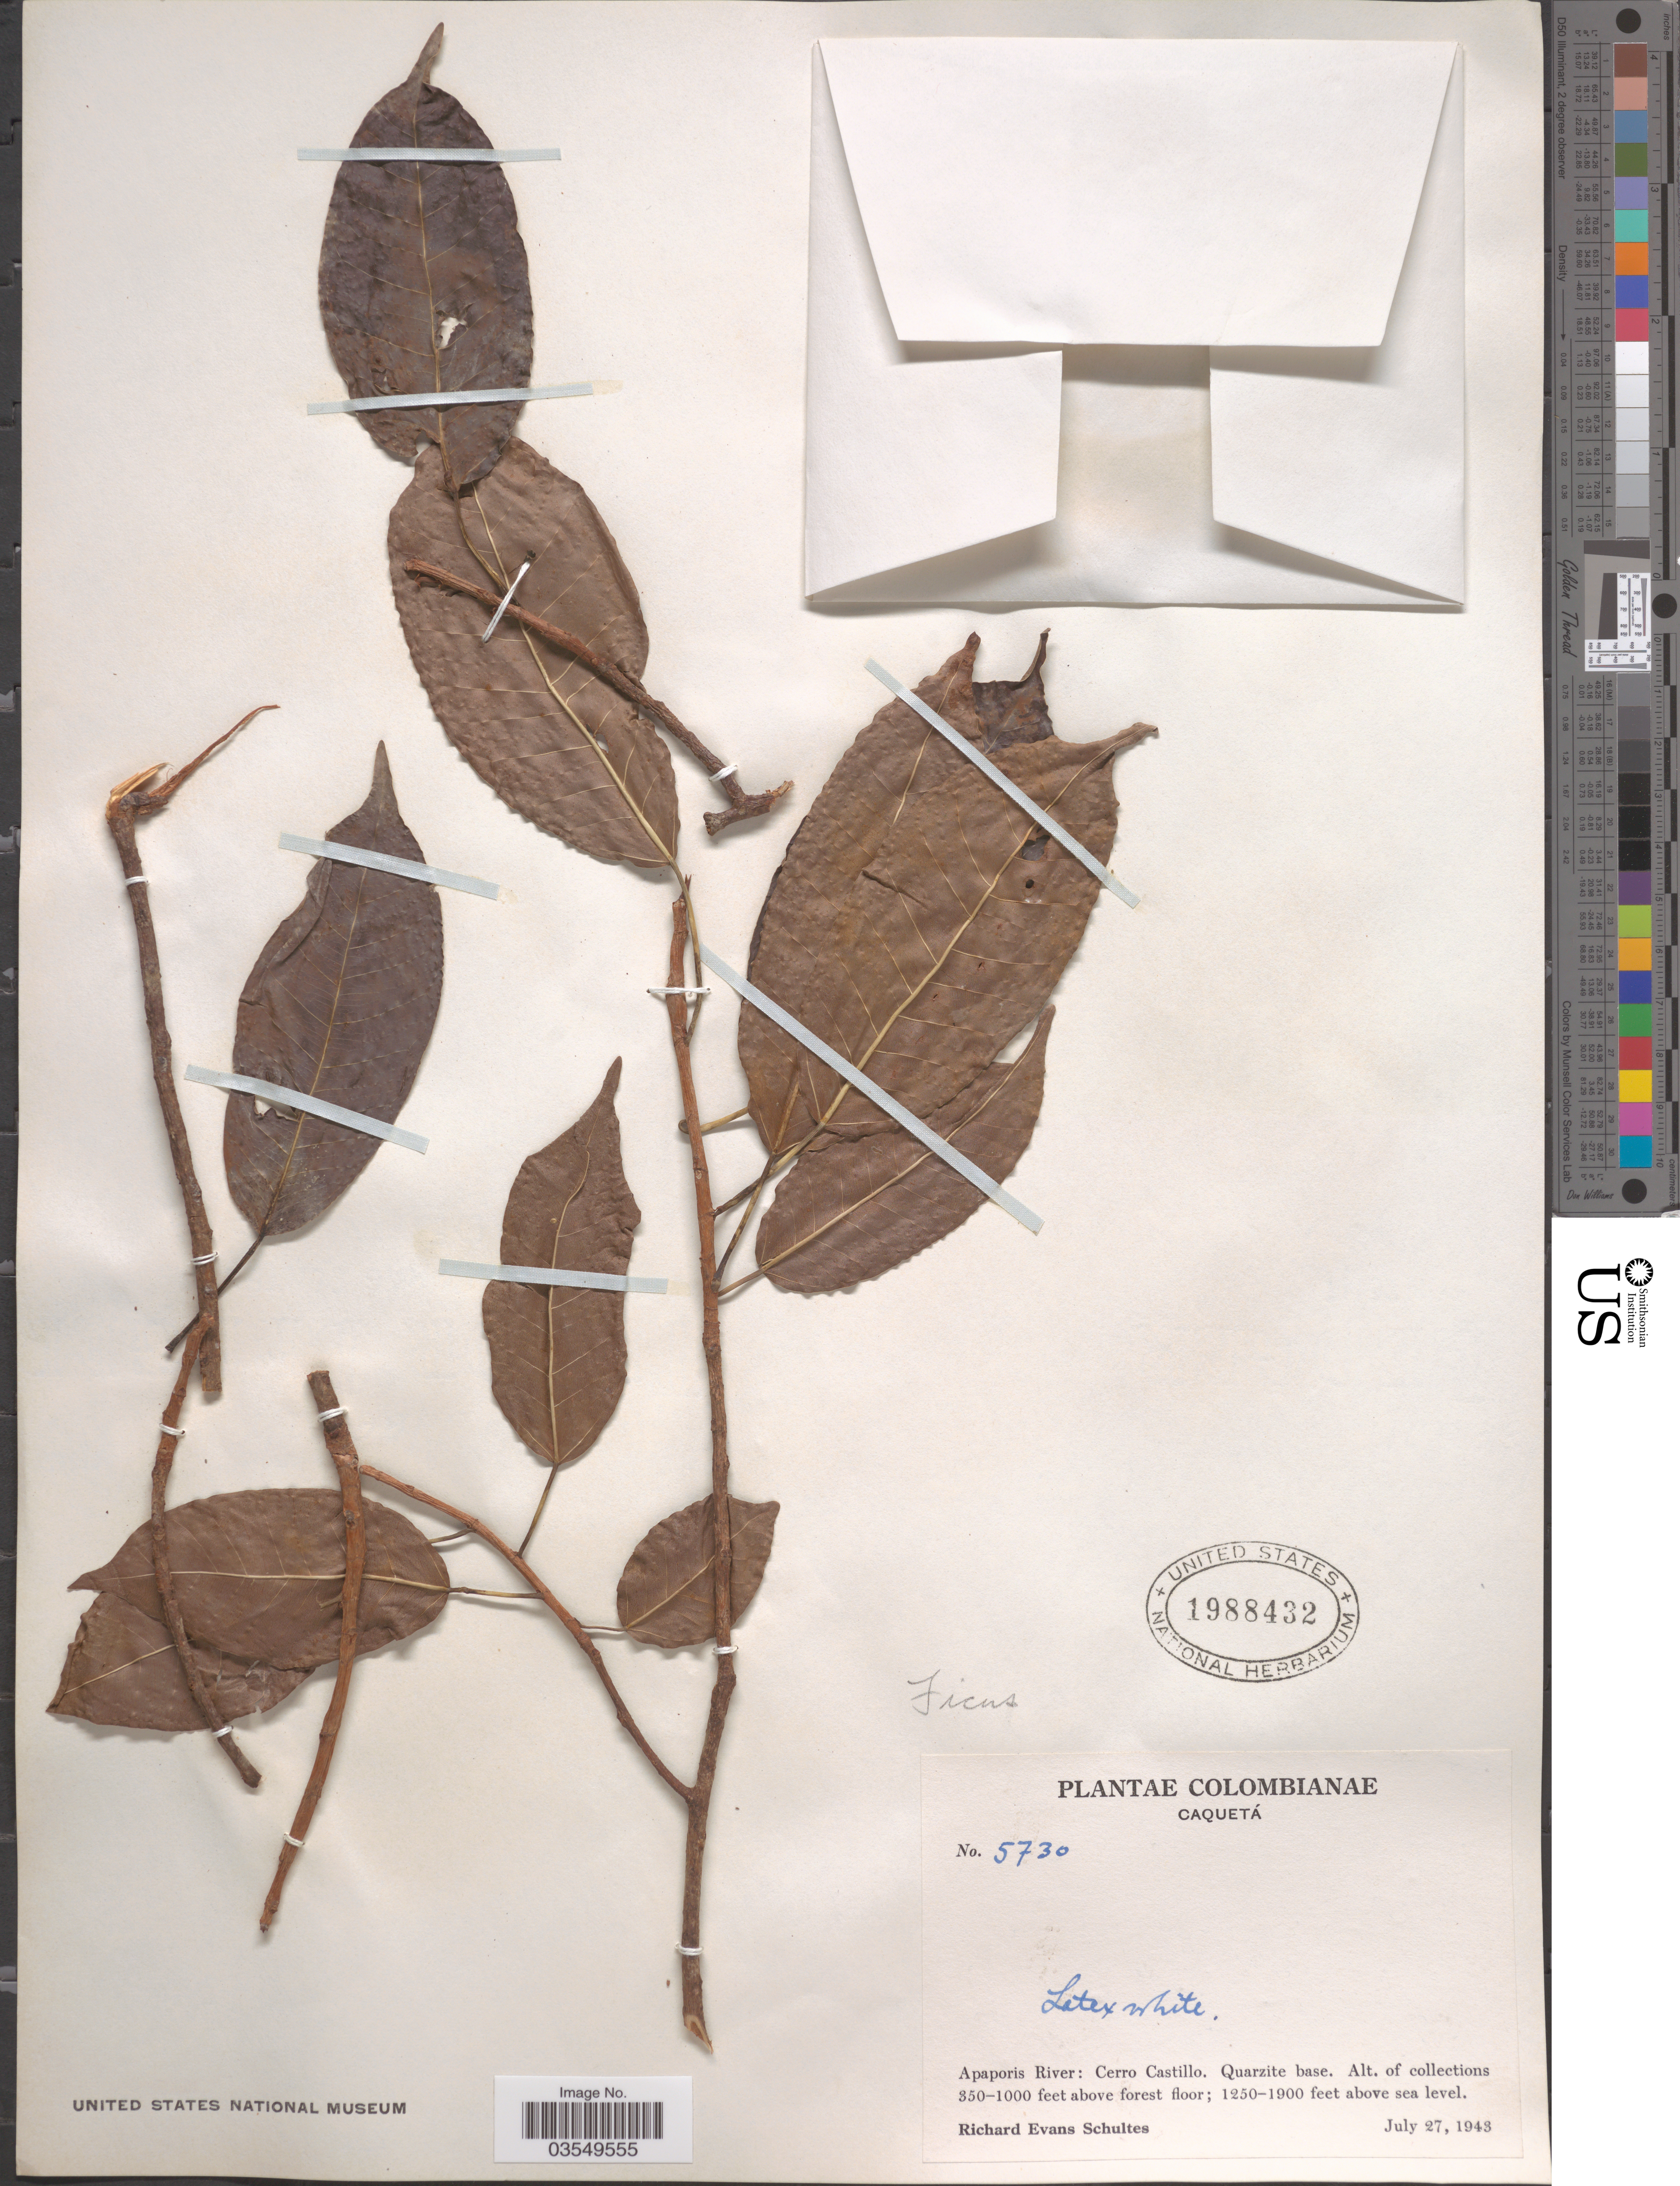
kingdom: Plantae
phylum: Tracheophyta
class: Magnoliopsida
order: Rosales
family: Moraceae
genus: Ficus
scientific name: Ficus sp.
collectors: R. E. Schultes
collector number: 5730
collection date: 1943-07-27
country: Colombia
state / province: Caquetá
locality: Apaporis River: Cerro Castillo. Quarzite base.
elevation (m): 107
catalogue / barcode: US 1988432